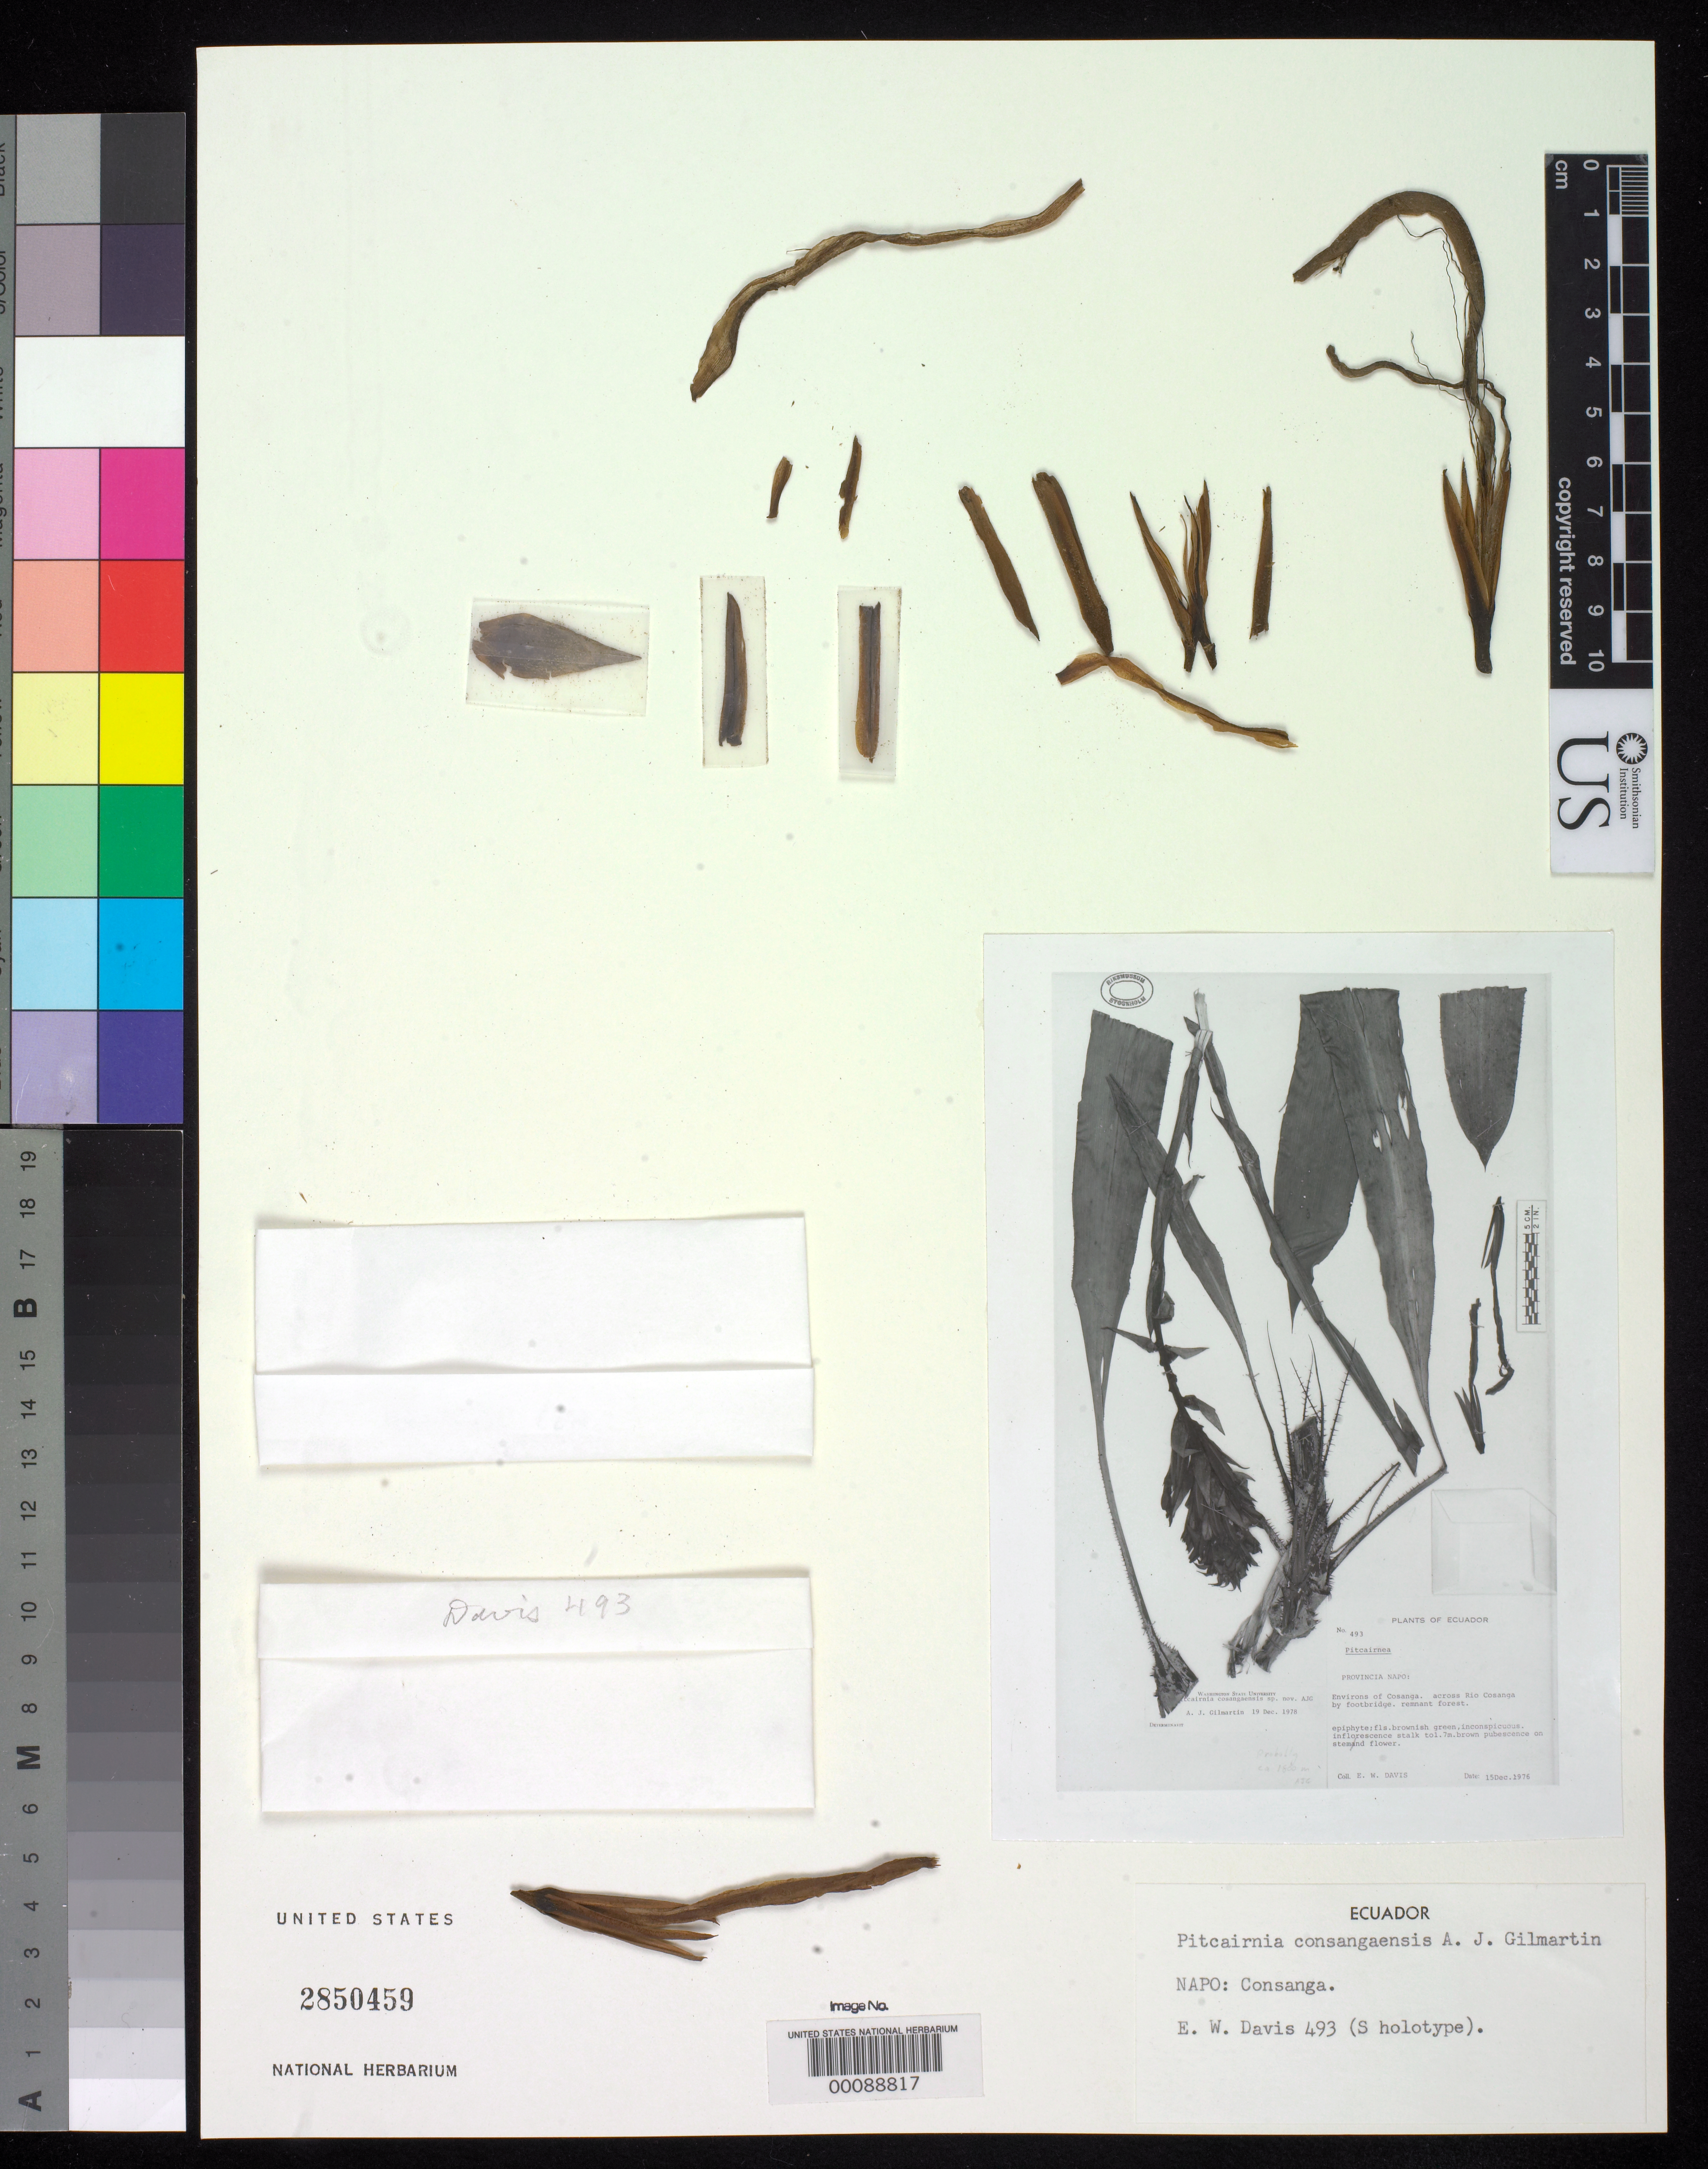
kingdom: Plantae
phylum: Tracheophyta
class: Liliopsida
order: Poales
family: Bromeliaceae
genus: Pitcairnia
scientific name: Pitcairnia cosangaensis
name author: Gilmartin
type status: Type Fragment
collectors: E. W. Davis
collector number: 493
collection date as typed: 15 Dec 1976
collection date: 1976-12-15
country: Ecuador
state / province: Napo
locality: Cosanga.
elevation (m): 1800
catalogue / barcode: US 2850459